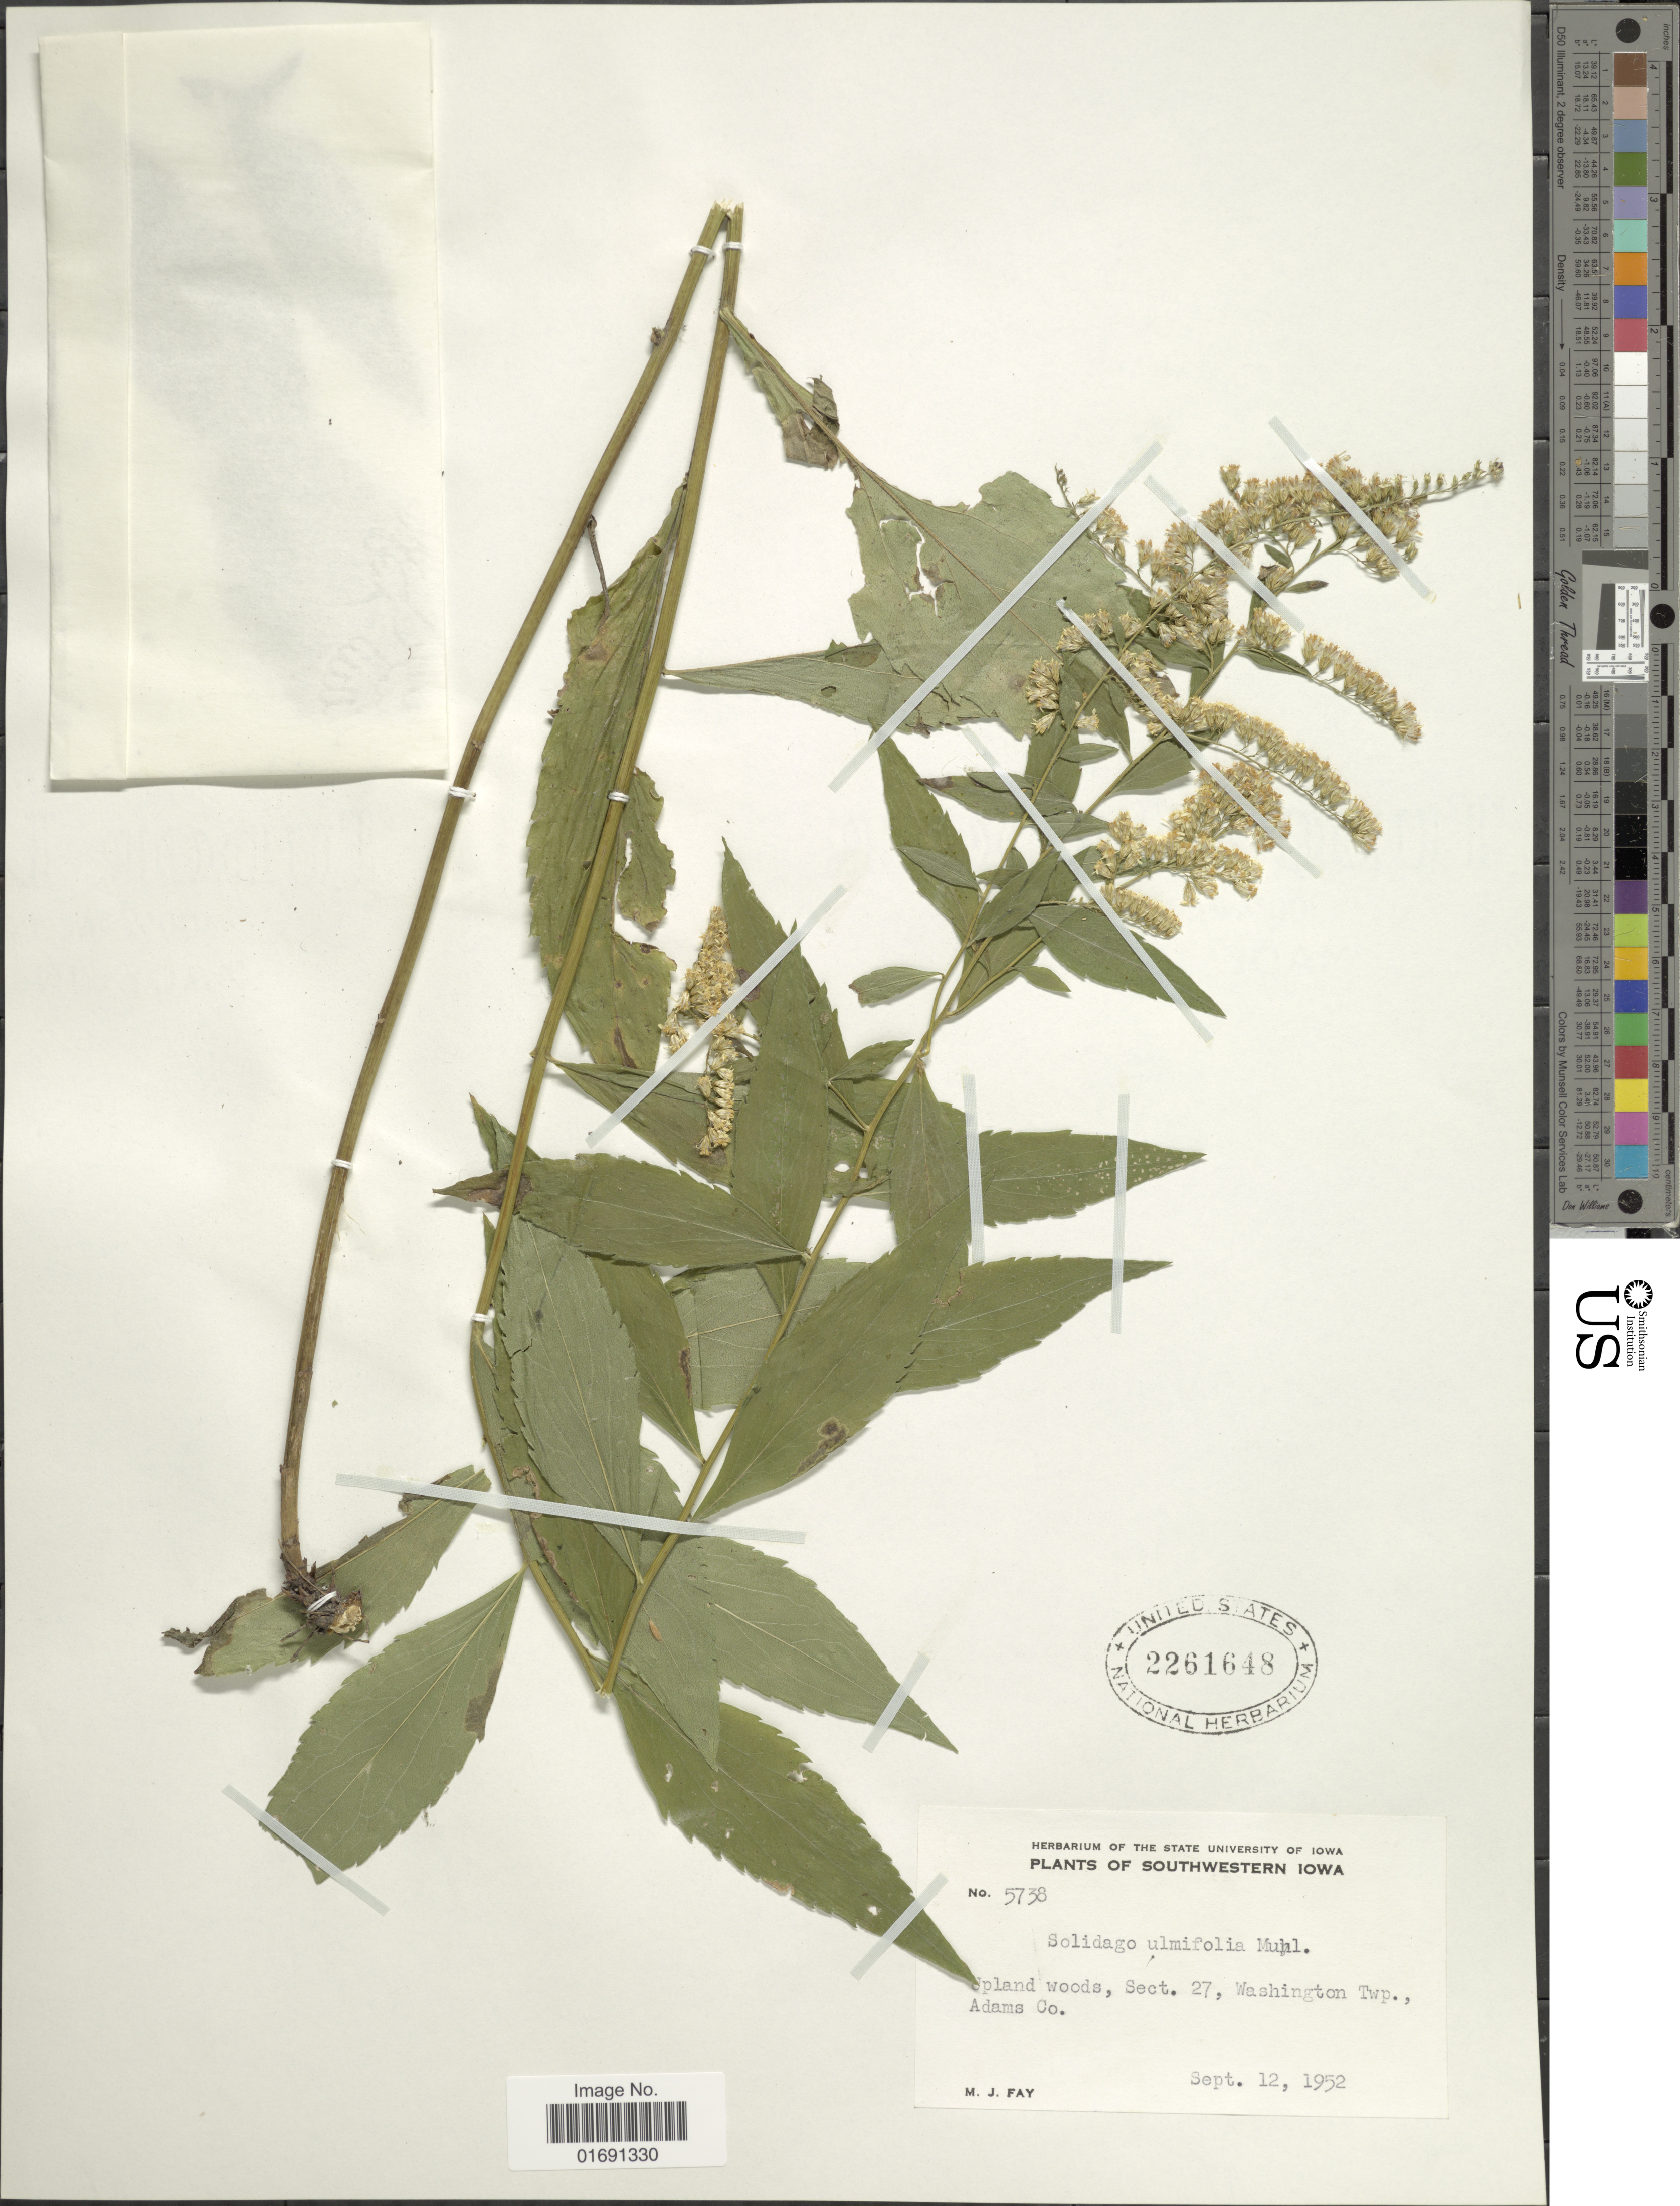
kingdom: Plantae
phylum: Tracheophyta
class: Magnoliopsida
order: Asterales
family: Asteraceae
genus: Solidago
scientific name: Solidago ulmifolia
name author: Muhl. ex Willd.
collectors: M. Fay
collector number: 5738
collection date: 1952-09-12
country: United States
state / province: Iowa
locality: Southwestern Iowa, Sect. 27, Washington Twp., Adams Co.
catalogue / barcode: US 2261648